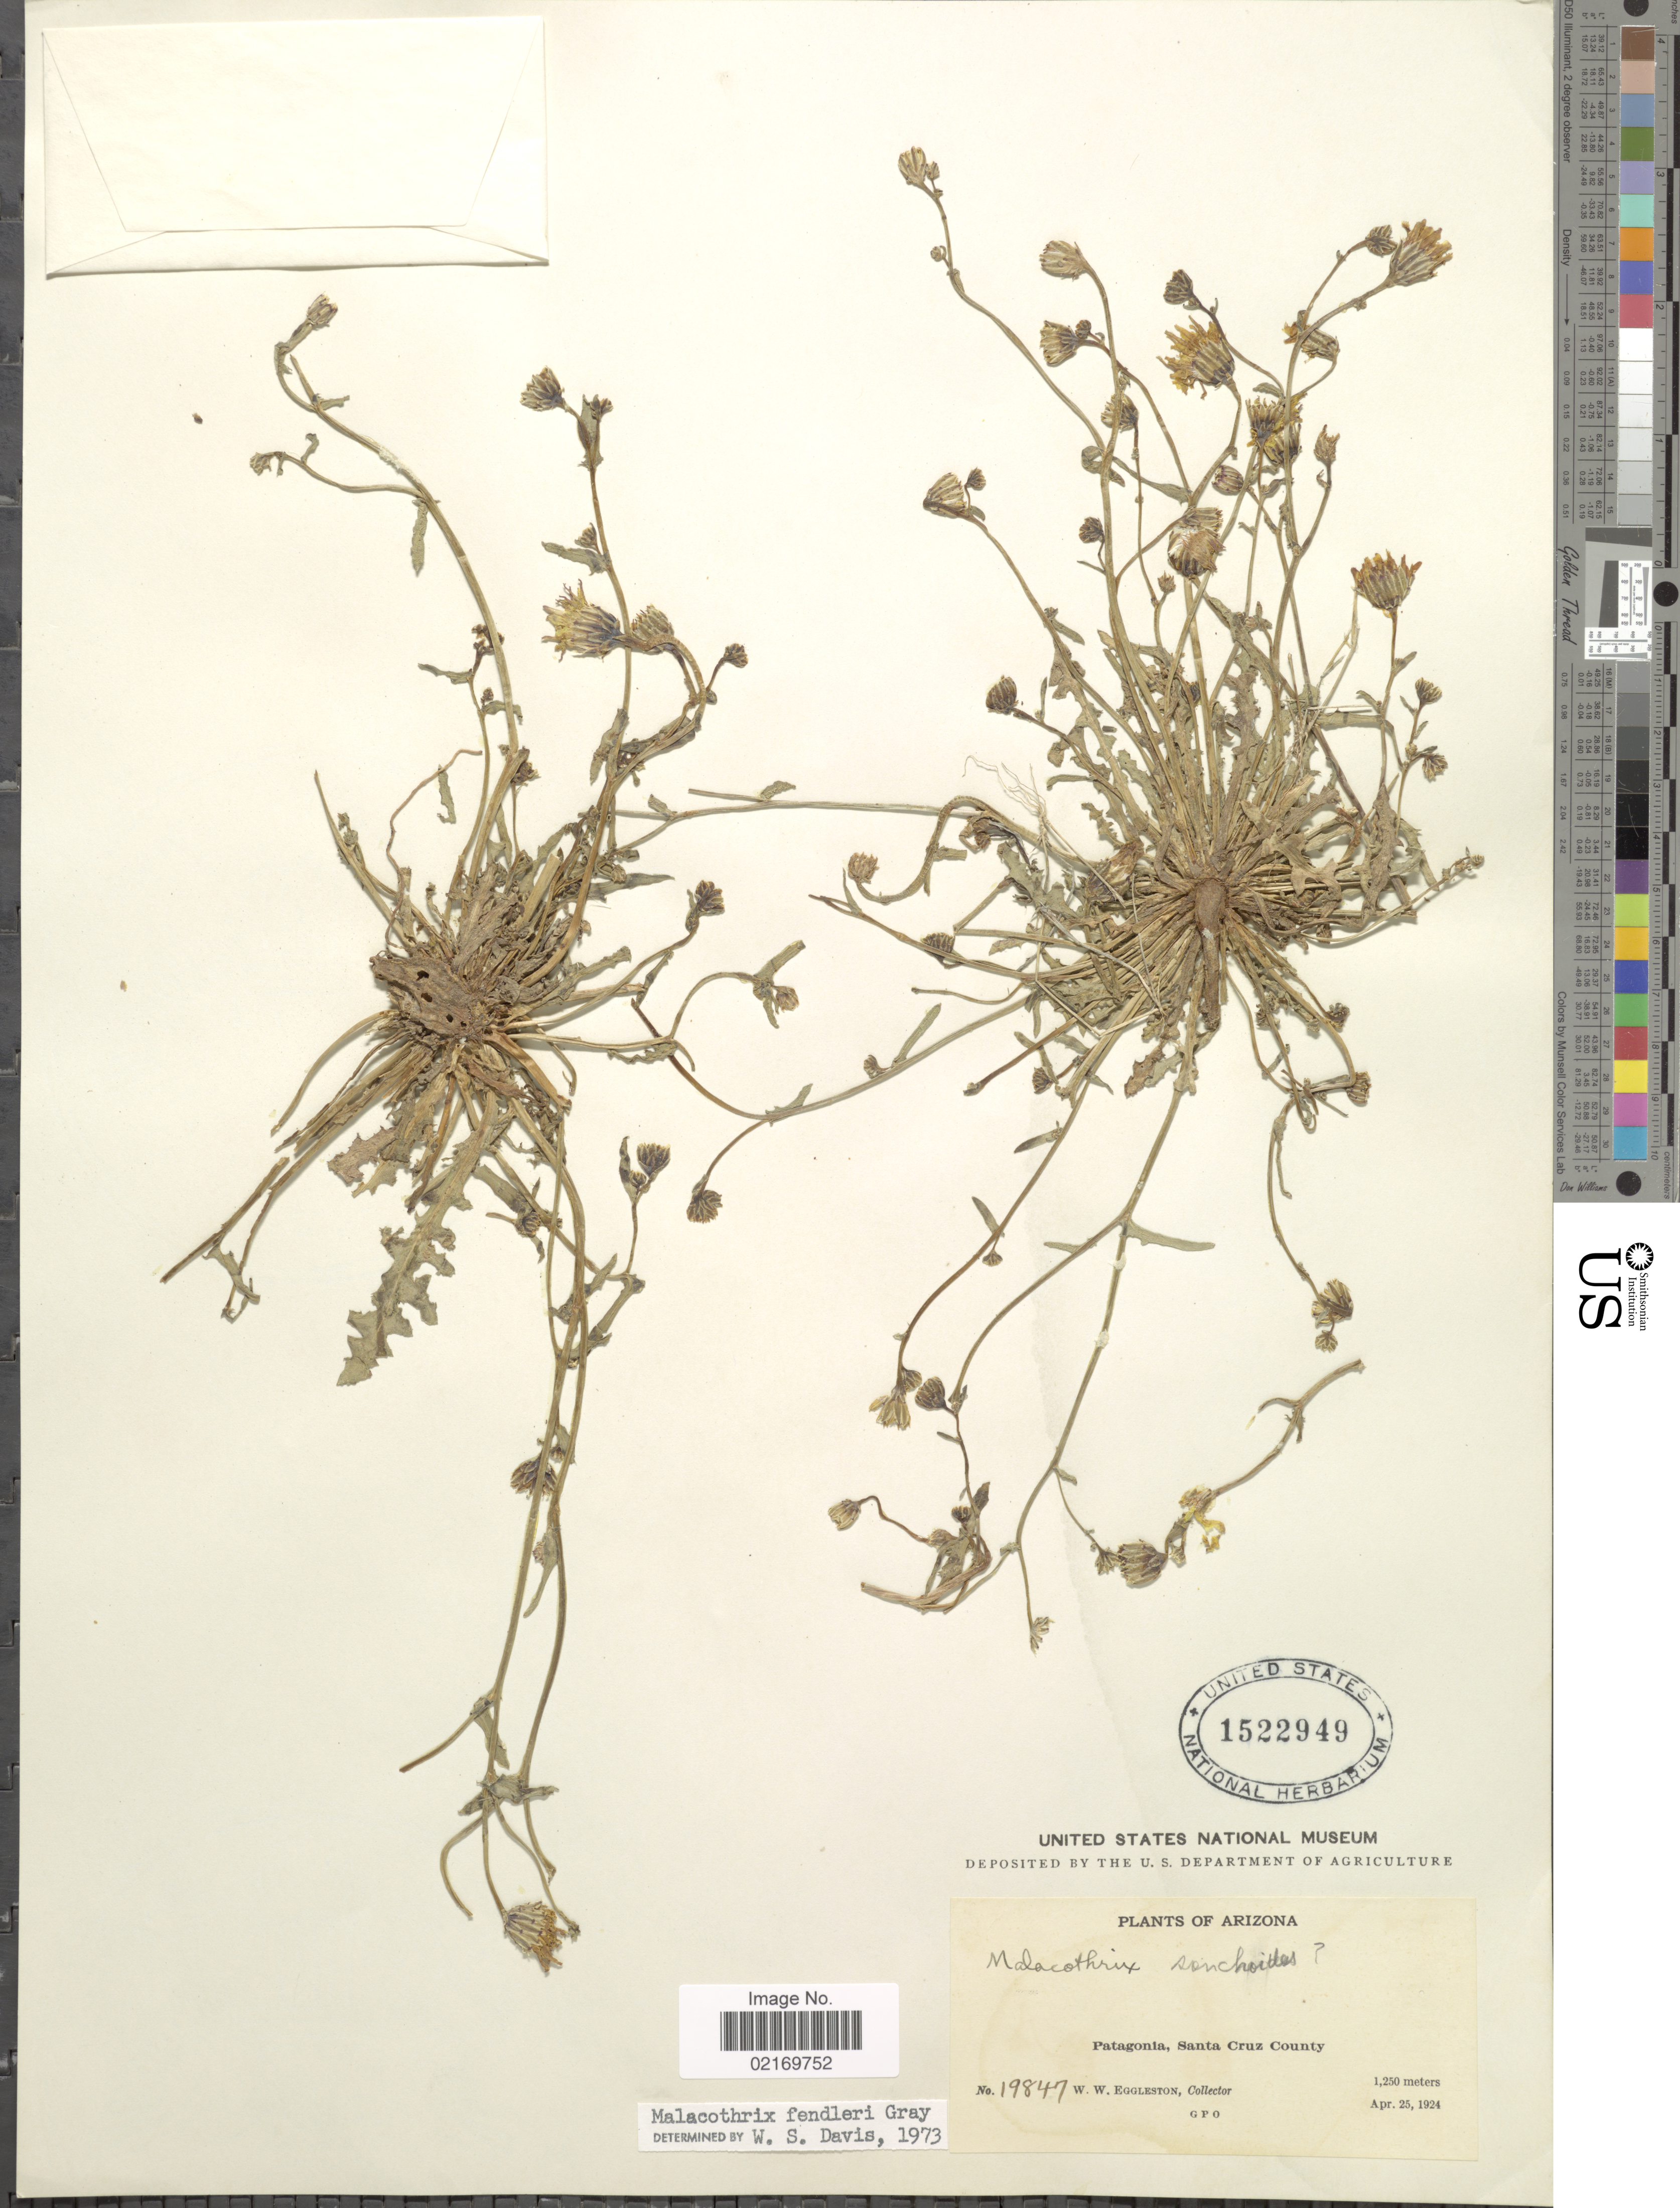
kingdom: Plantae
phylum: Tracheophyta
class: Magnoliopsida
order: Asterales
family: Asteraceae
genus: Malacothrix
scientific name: Malacothrix fendleri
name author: A. Gray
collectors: W. W. Eggleston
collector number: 19847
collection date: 1924-04-25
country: United States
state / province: Arizona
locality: Patagonia, Santa Cruz County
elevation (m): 1250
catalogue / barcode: US 1522949